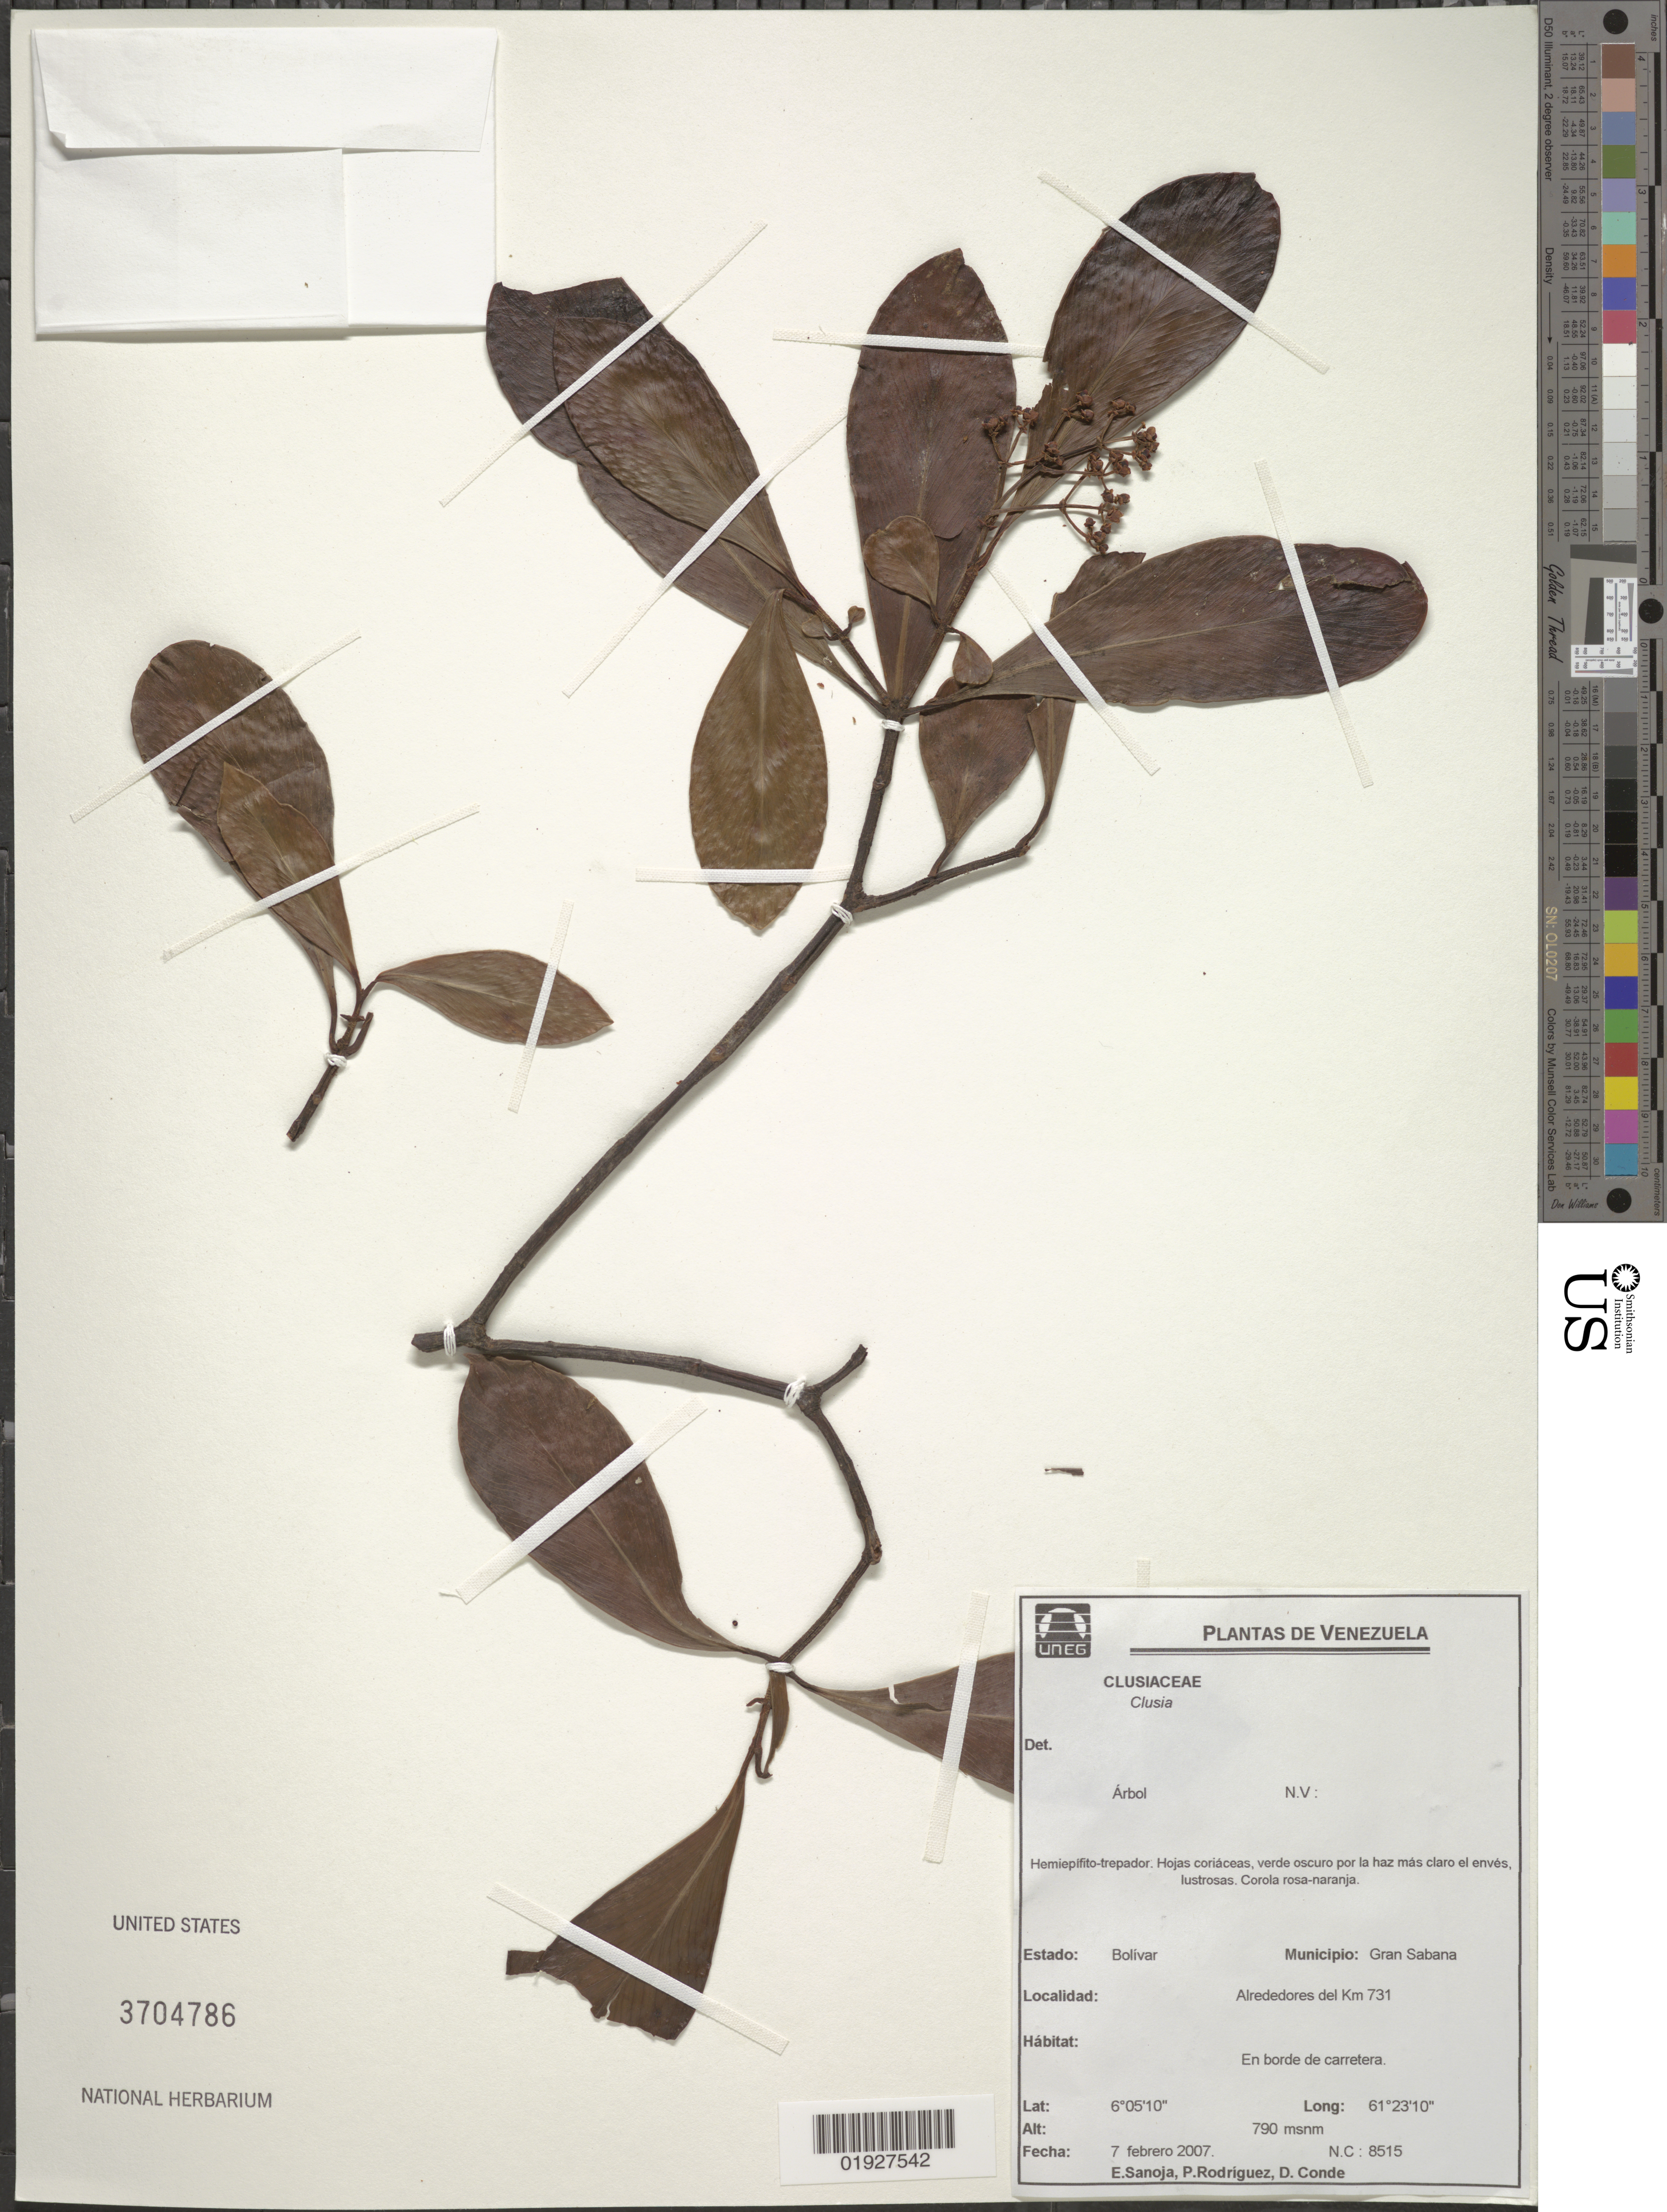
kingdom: Plantae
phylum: Tracheophyta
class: Magnoliopsida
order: Malpighiales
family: Clusiaceae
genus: Clusia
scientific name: Clusia sp.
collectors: E. Sanoja-Angel, P. Rodriguez & D. Conde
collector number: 8515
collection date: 2007-02-07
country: Venezuela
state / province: Bolivar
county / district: Gran Sabana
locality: Alrededores del km 731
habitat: En borde de carretera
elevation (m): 790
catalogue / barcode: US 3704786